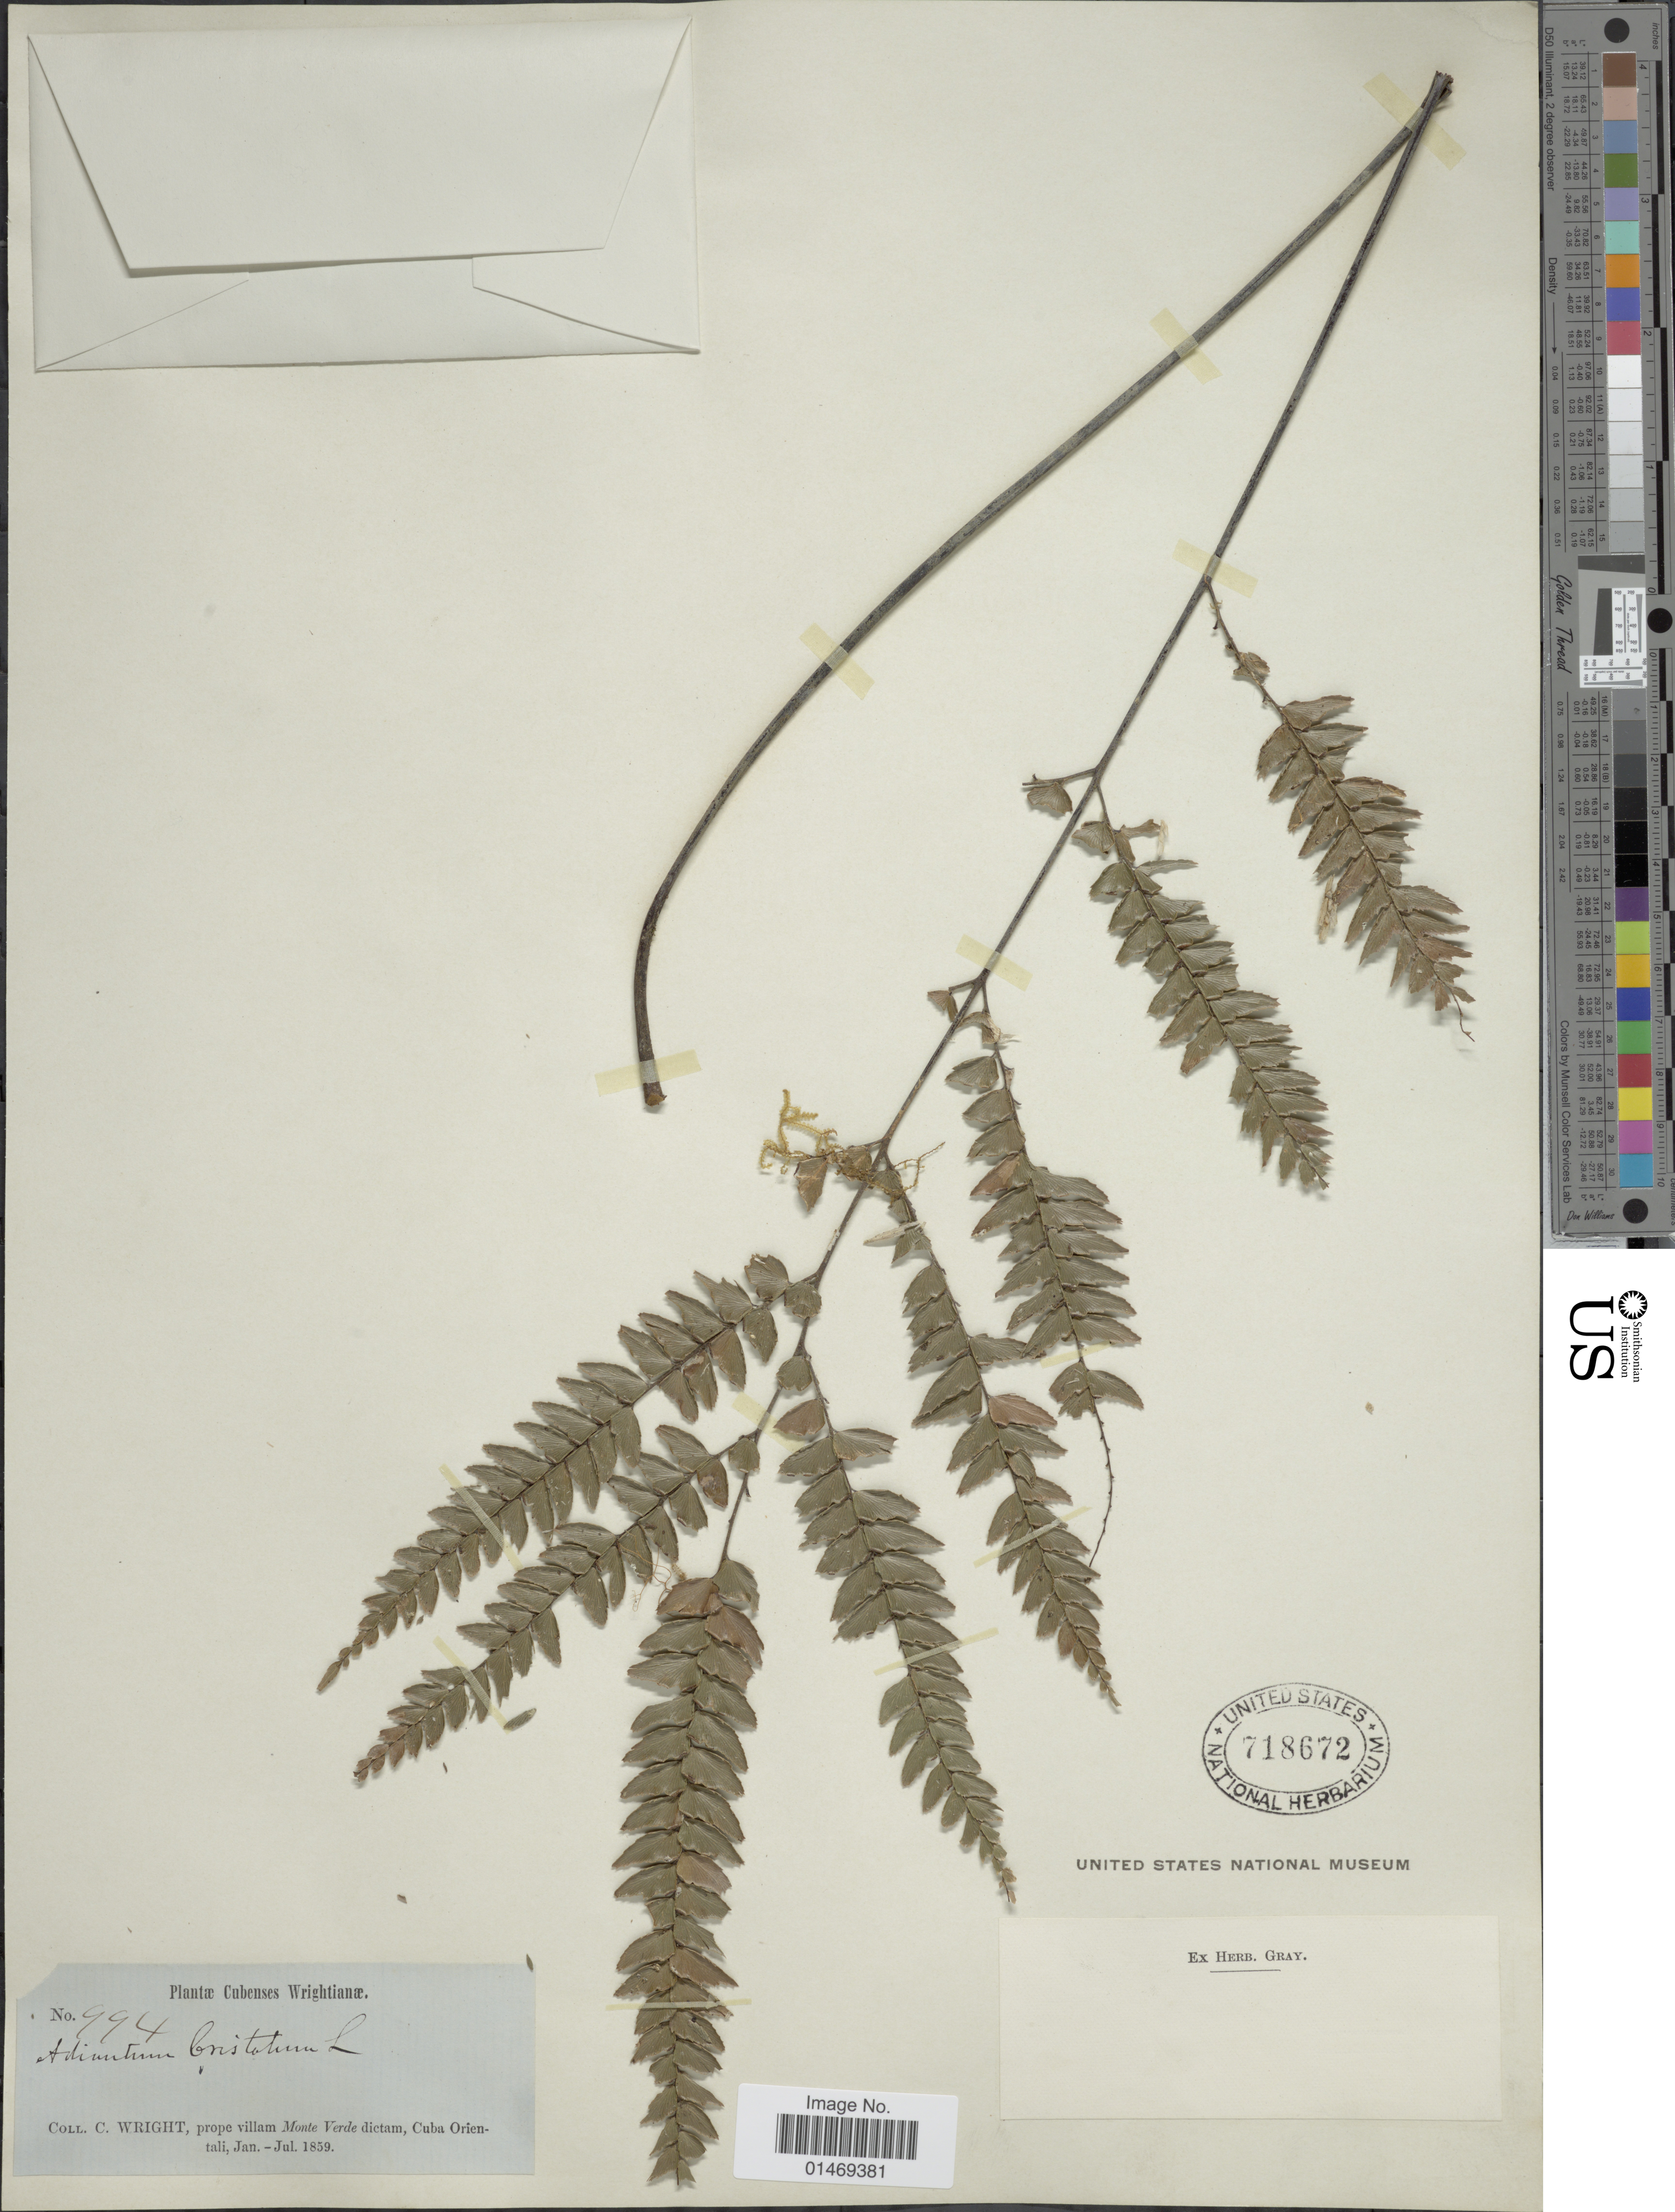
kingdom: Plantae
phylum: Tracheophyta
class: Polypodiopsida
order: Polypodiales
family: Pteridaceae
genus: Adiantum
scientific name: Adiantum pyramidale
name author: (L.) Willd.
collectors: C. Wright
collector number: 994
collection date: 1859-01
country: Cuba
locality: Prope villam Monte Verde Dictam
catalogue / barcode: US 718672